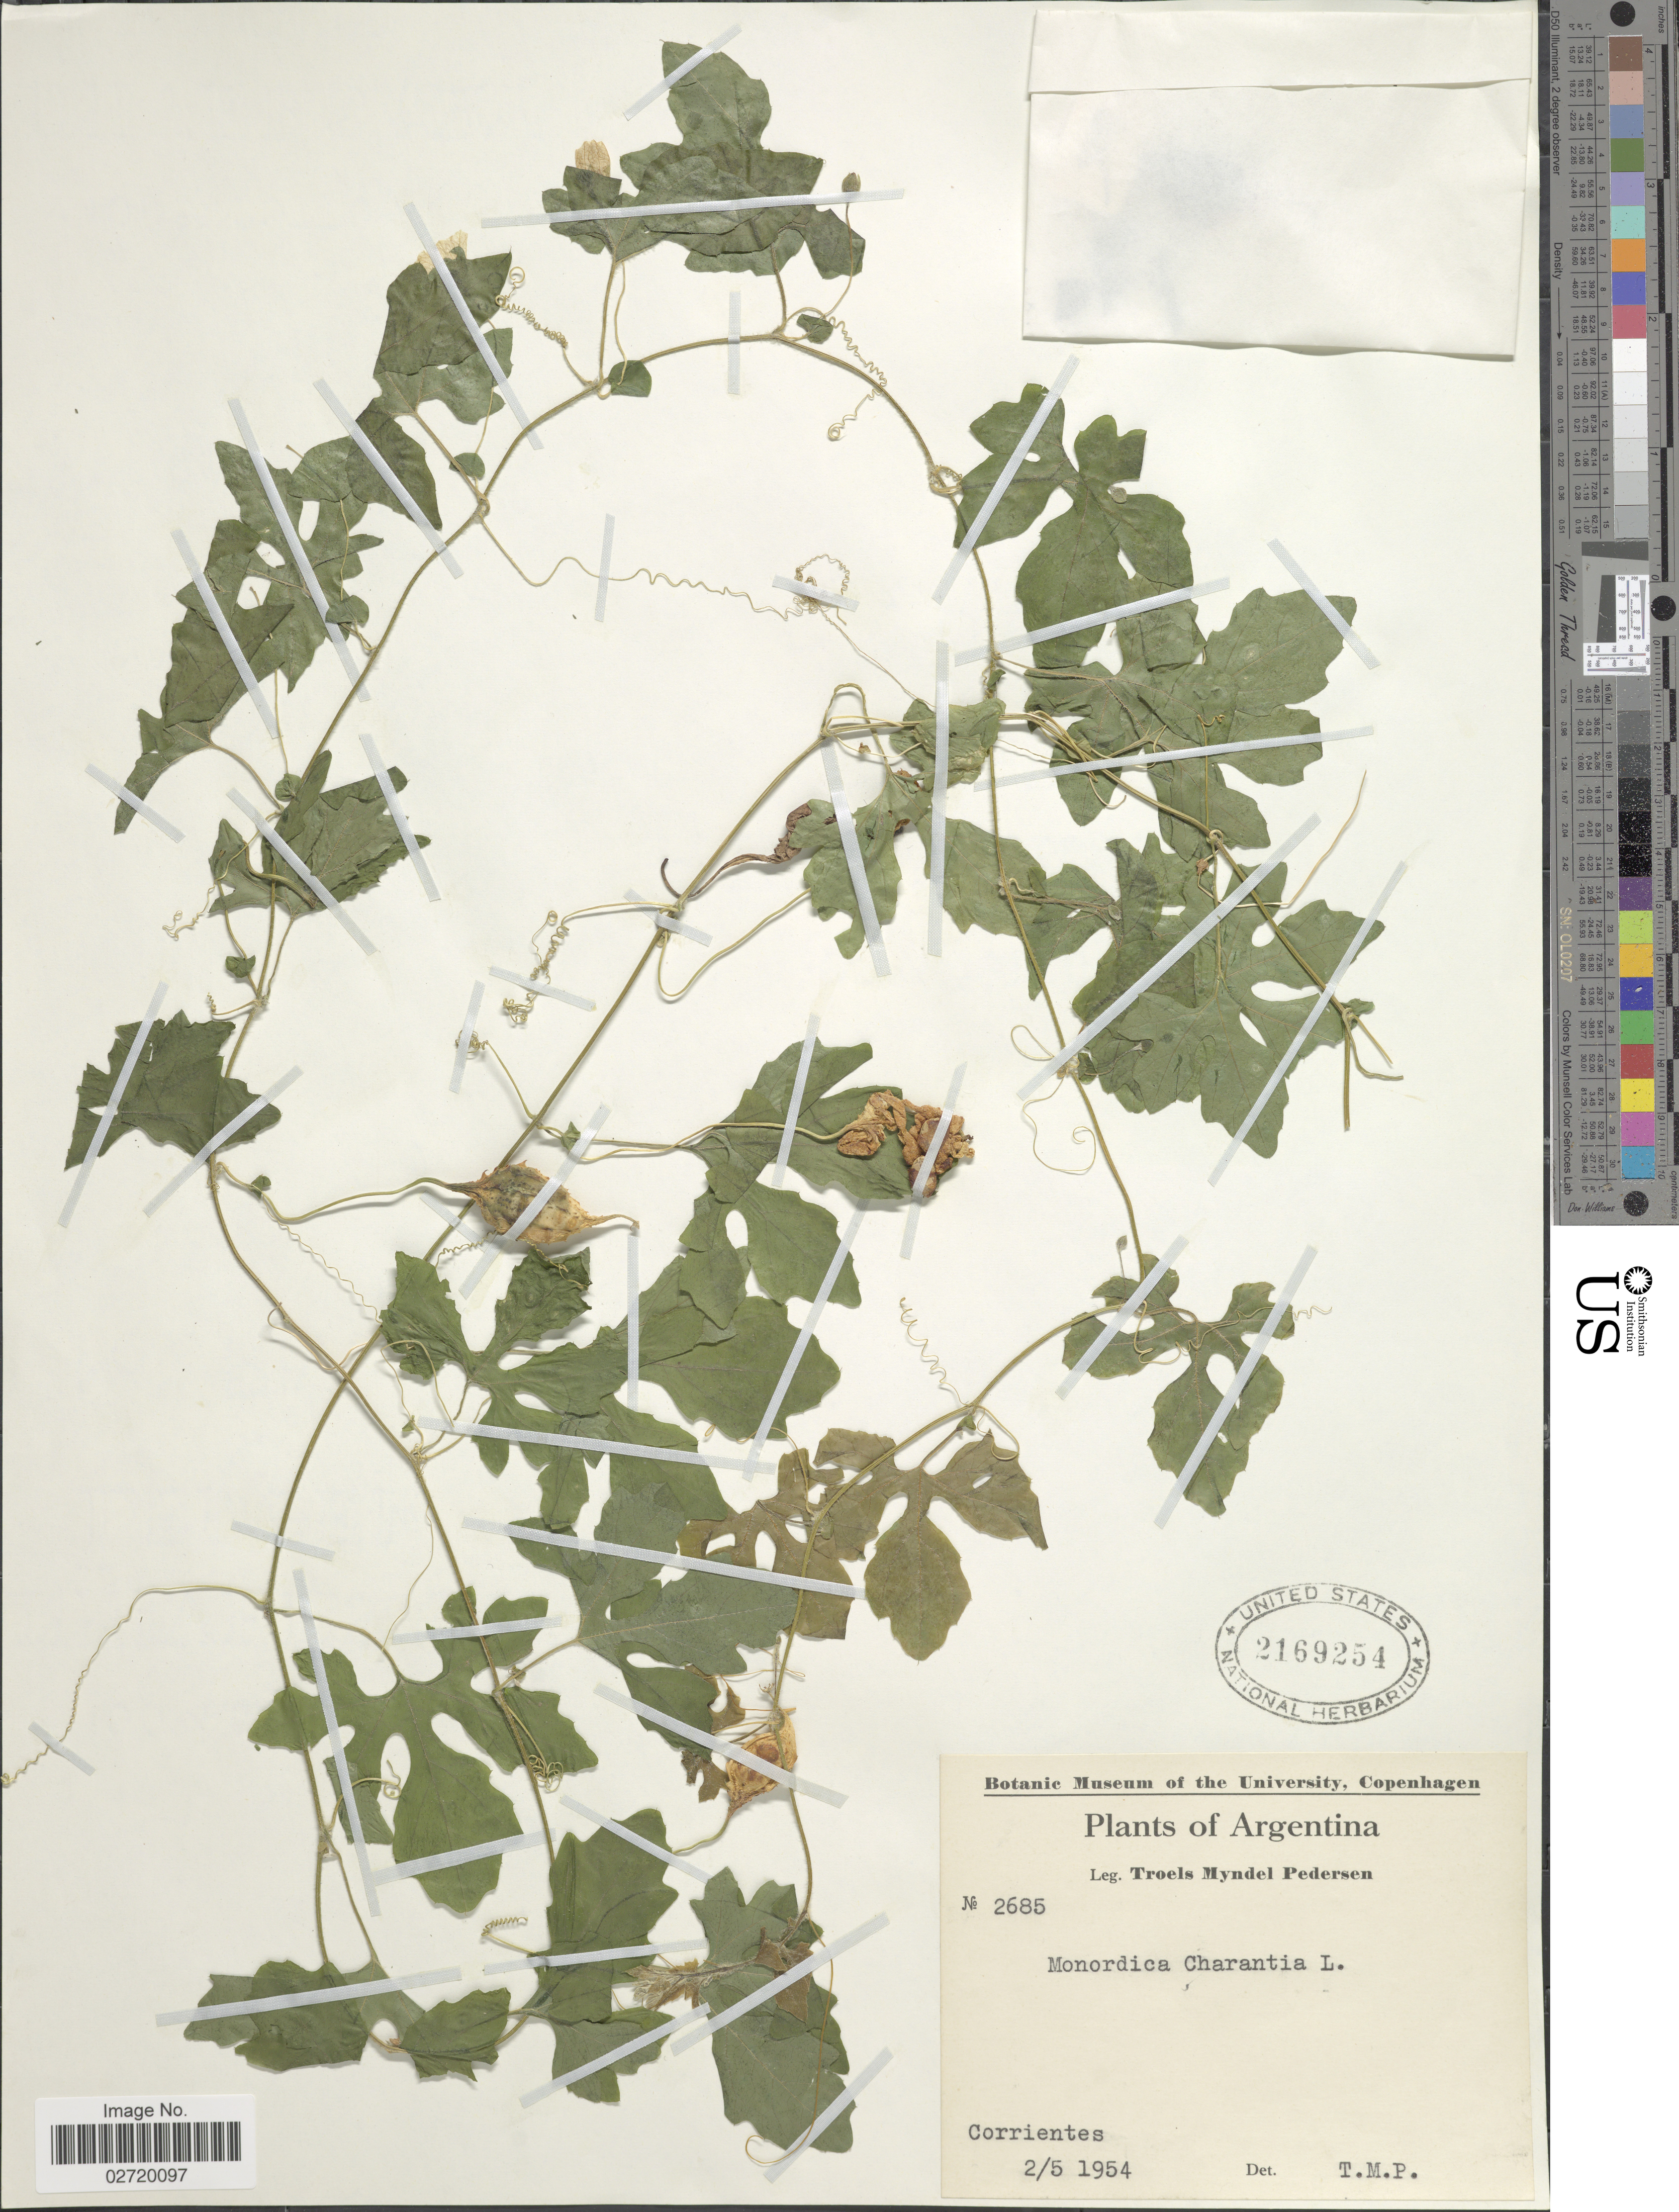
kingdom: Plantae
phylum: Tracheophyta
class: Magnoliopsida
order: Cucurbitales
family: Cucurbitaceae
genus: Momordica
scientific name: Momordica charantia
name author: L.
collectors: T. Pederson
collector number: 2685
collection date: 1954-05-02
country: Argentina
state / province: Corrientes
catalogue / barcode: US 2169254